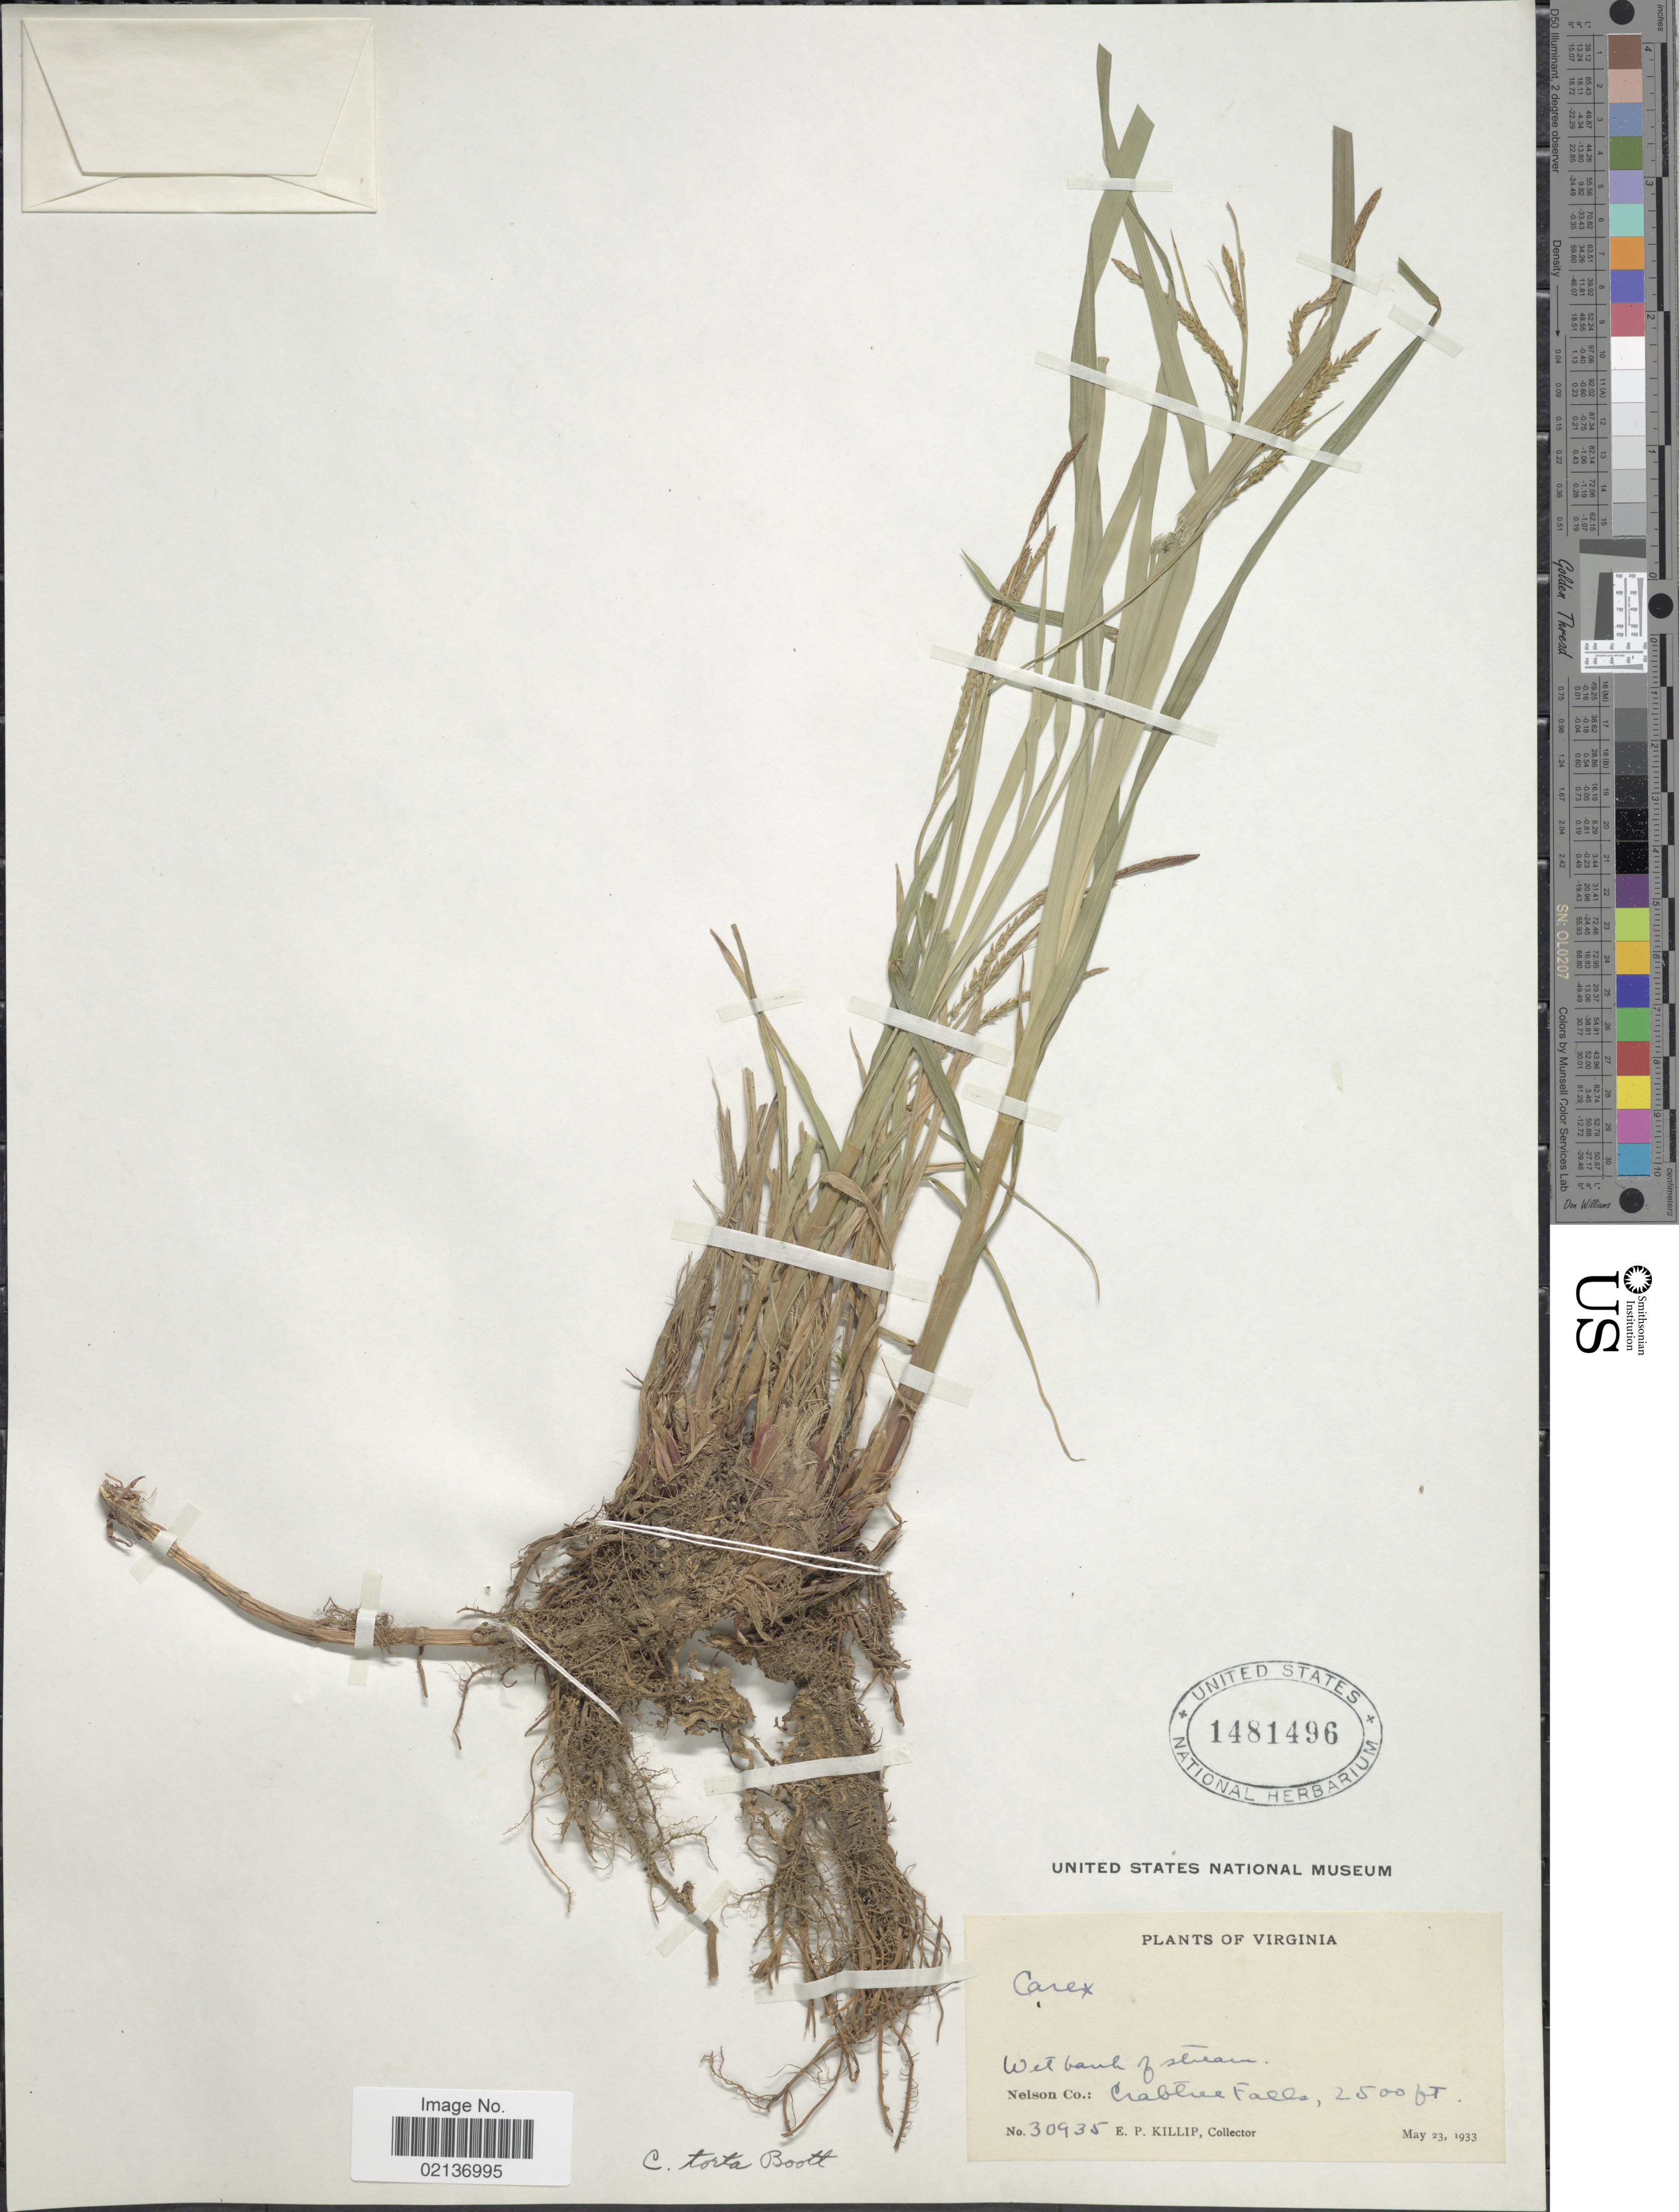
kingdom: Plantae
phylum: Tracheophyta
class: Liliopsida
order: Poales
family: Cyperaceae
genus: Carex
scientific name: Carex torta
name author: Boott ex Tuck.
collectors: E. P. Killip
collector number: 30935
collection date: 1933-05-23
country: United States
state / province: Virginia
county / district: Nelson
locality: Crabtree Falls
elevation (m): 762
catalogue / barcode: US 1481496